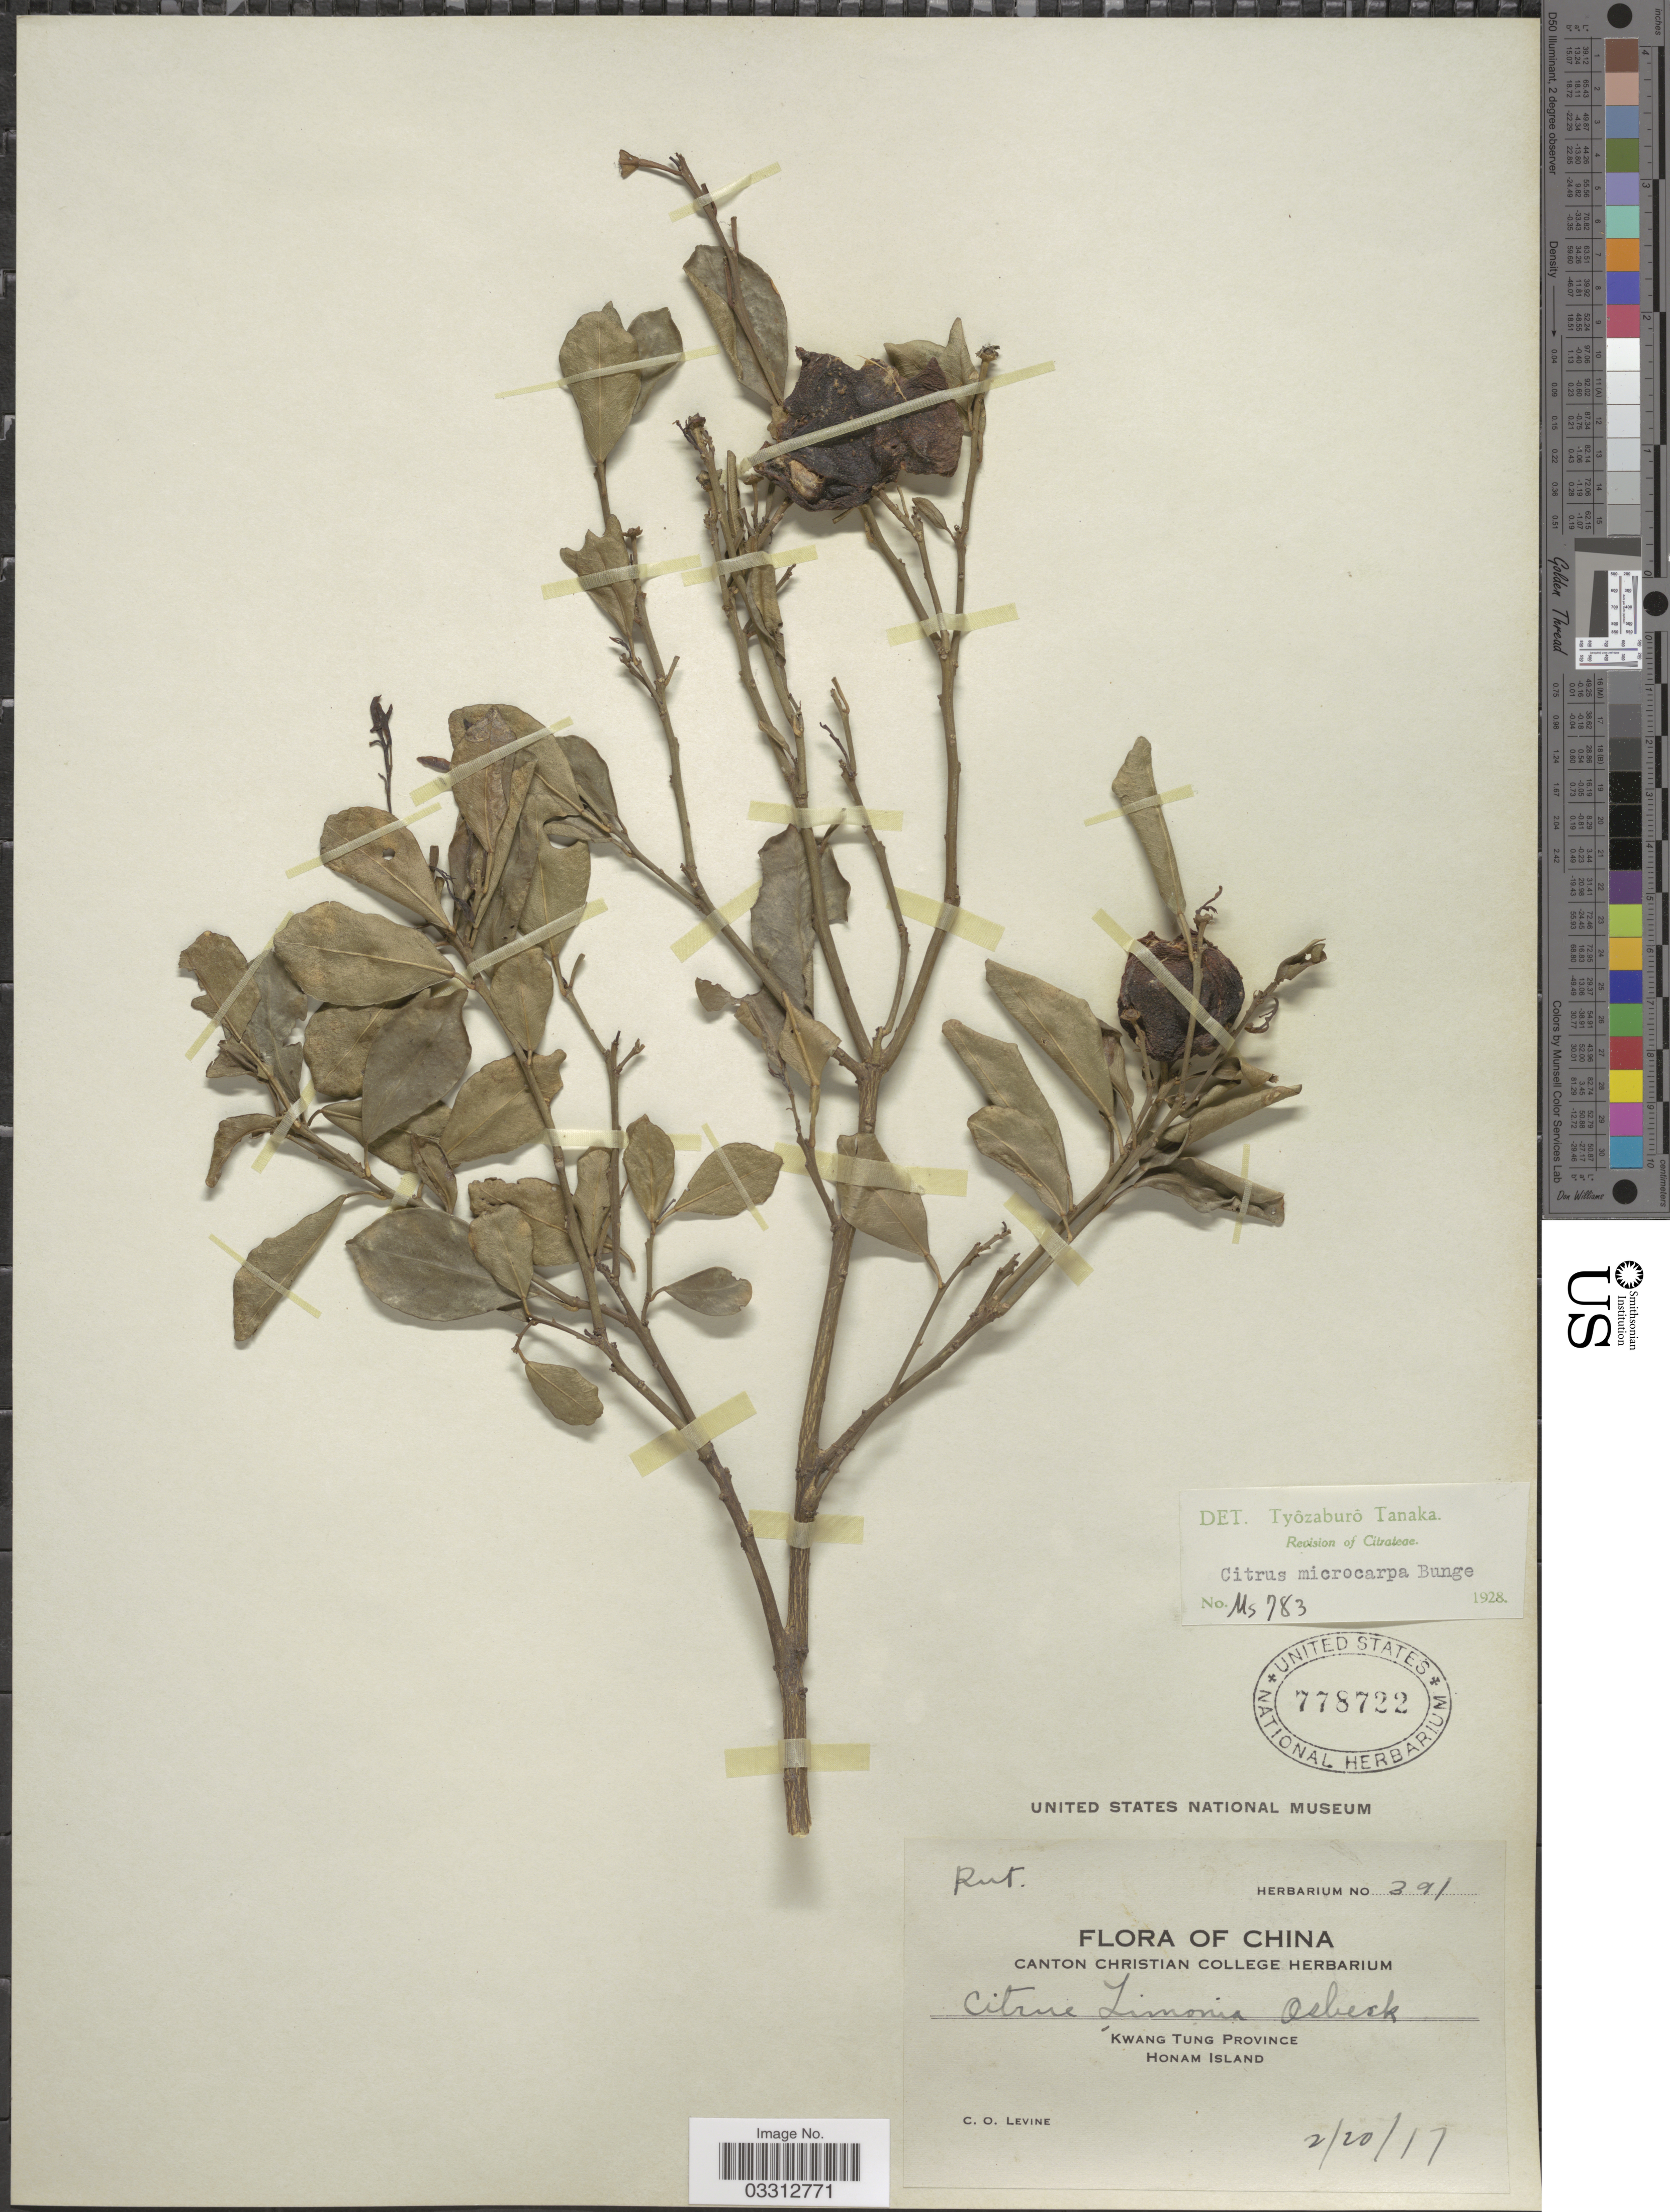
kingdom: Plantae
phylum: Tracheophyta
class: Magnoliopsida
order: Sapindales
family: Rutaceae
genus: Citrus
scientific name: Citrus x microcarpa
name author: Bunge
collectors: C. O. Levine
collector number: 391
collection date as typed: Transcribed d/m/y: 20/2/17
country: China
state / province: Guangdong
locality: Kwang Tung Province, Honam Island.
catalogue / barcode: US 778722